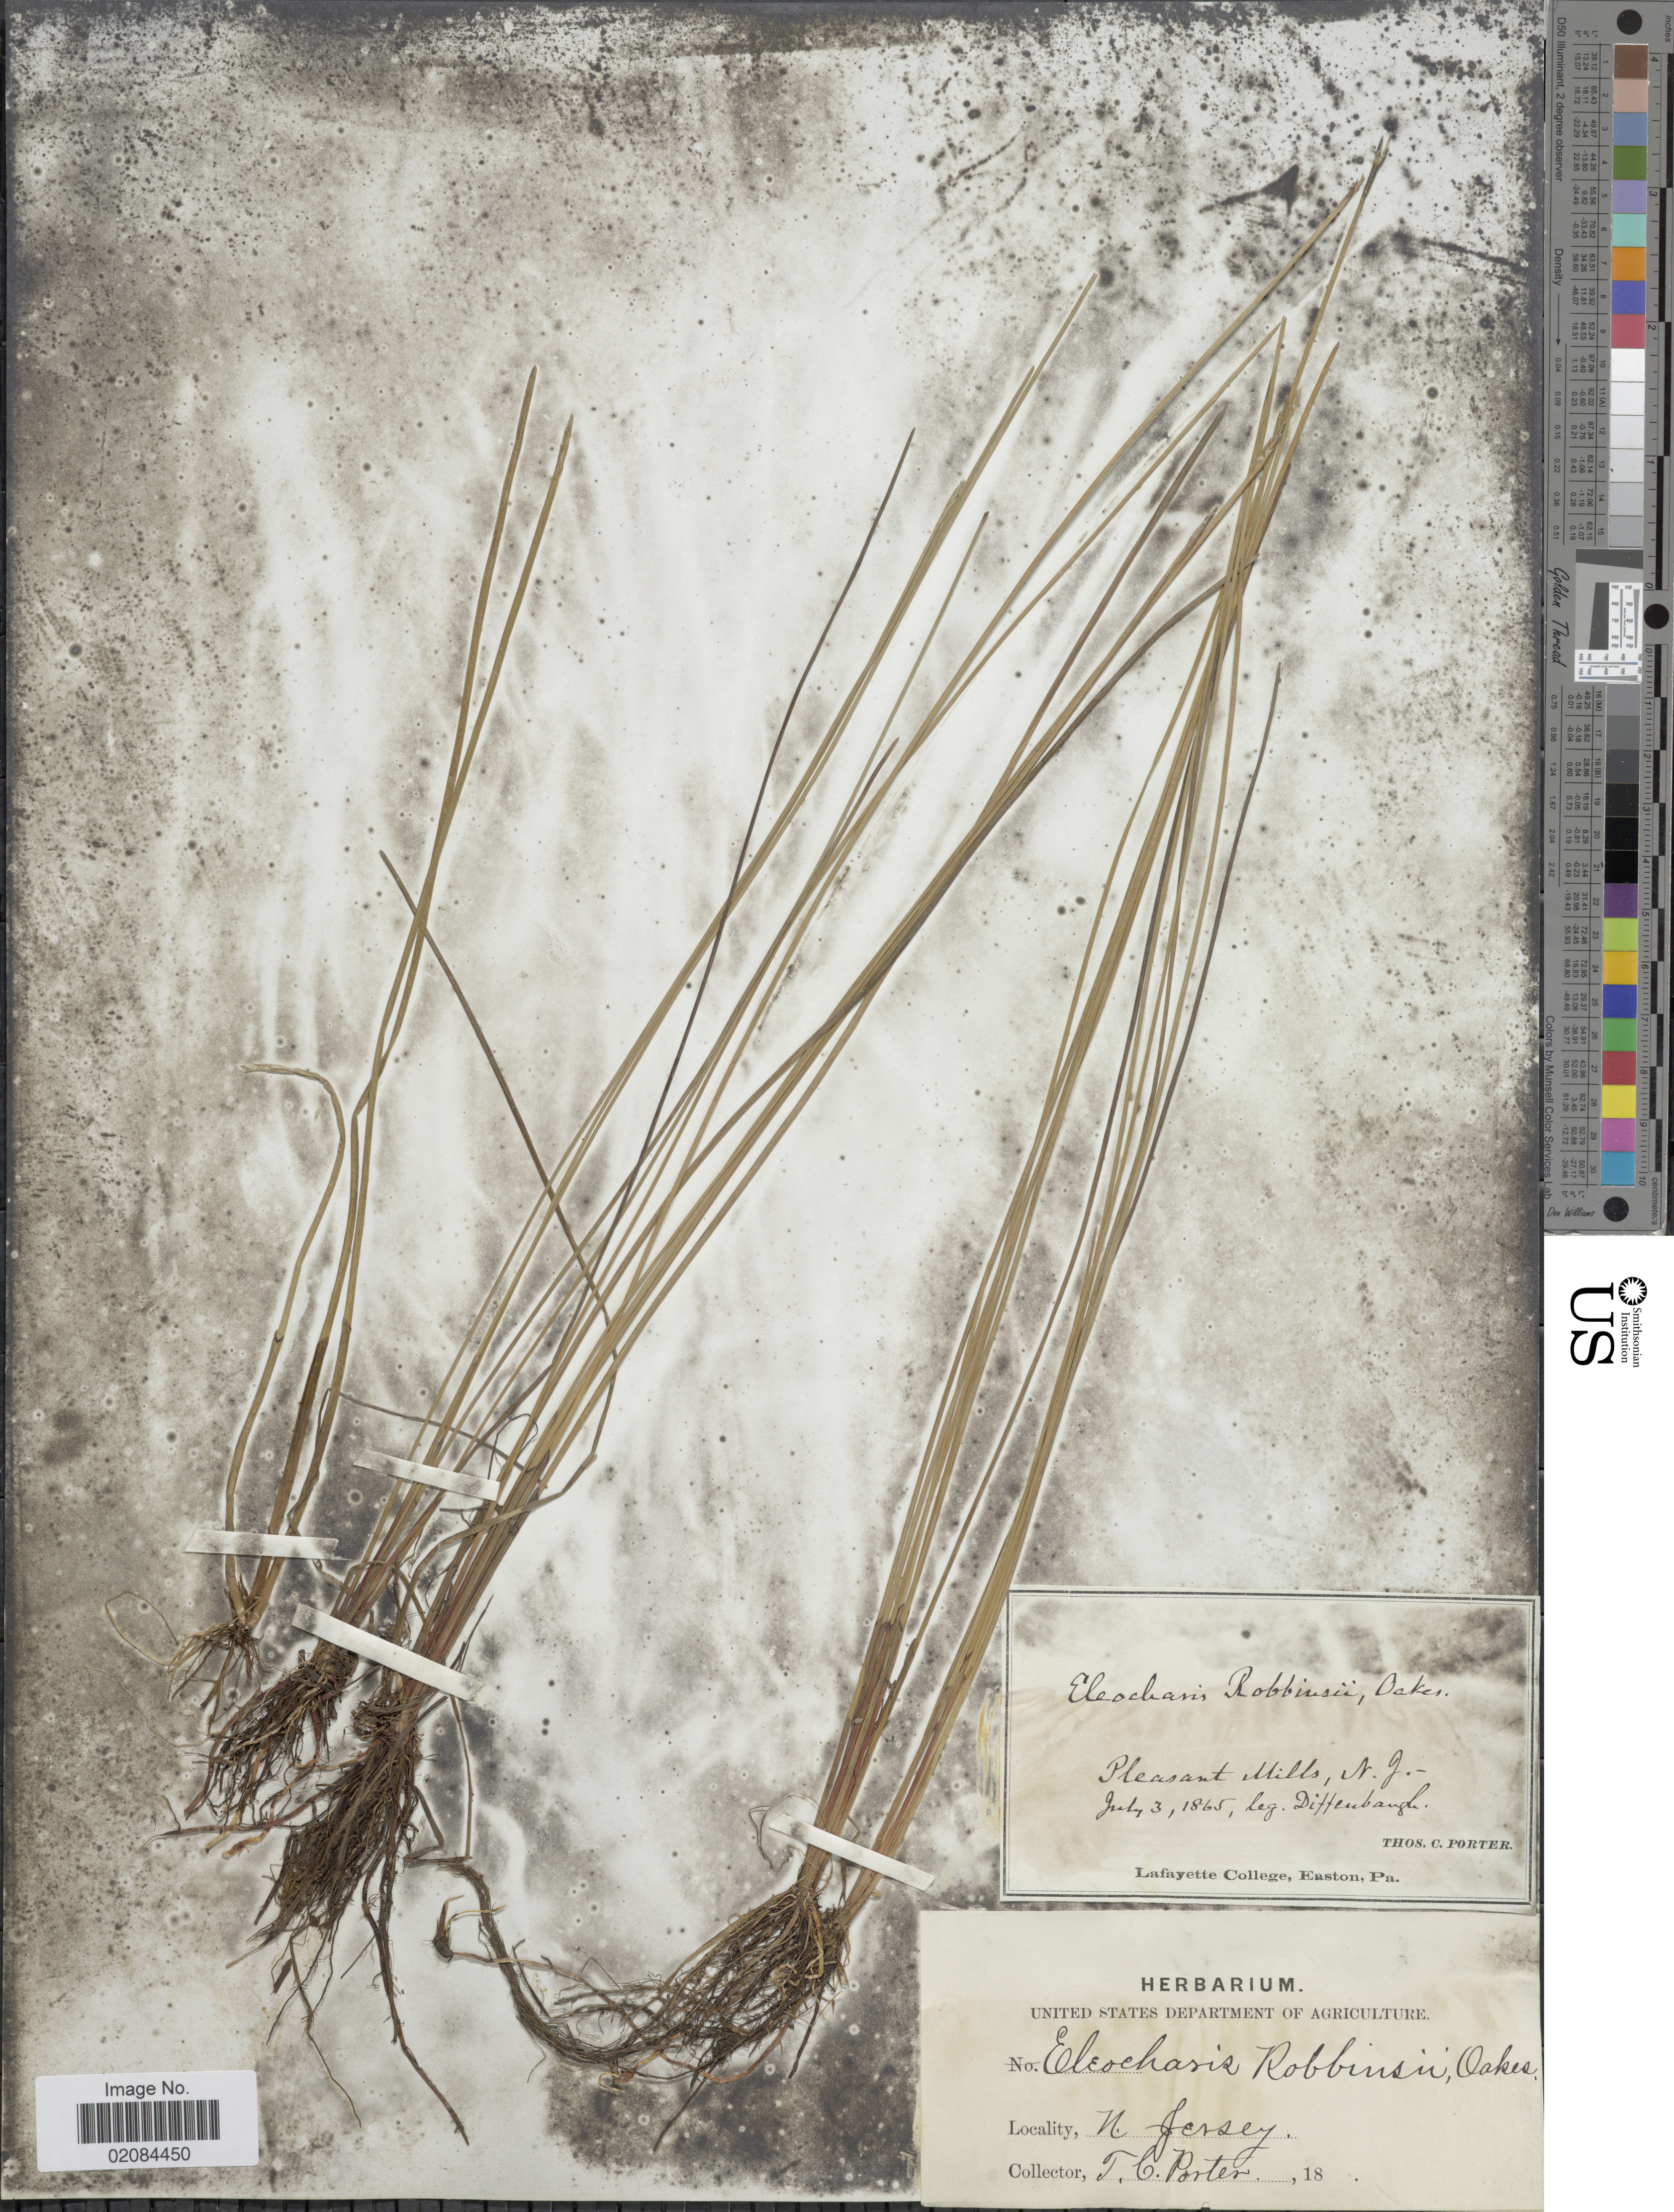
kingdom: Plantae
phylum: Tracheophyta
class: Liliopsida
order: Poales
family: Cyperaceae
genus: Eleocharis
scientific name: Eleocharis robbinsii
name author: Oakes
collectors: Diffenbaugh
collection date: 1865-07-03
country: United States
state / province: New Jersey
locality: Pleasant Mills, N. J.